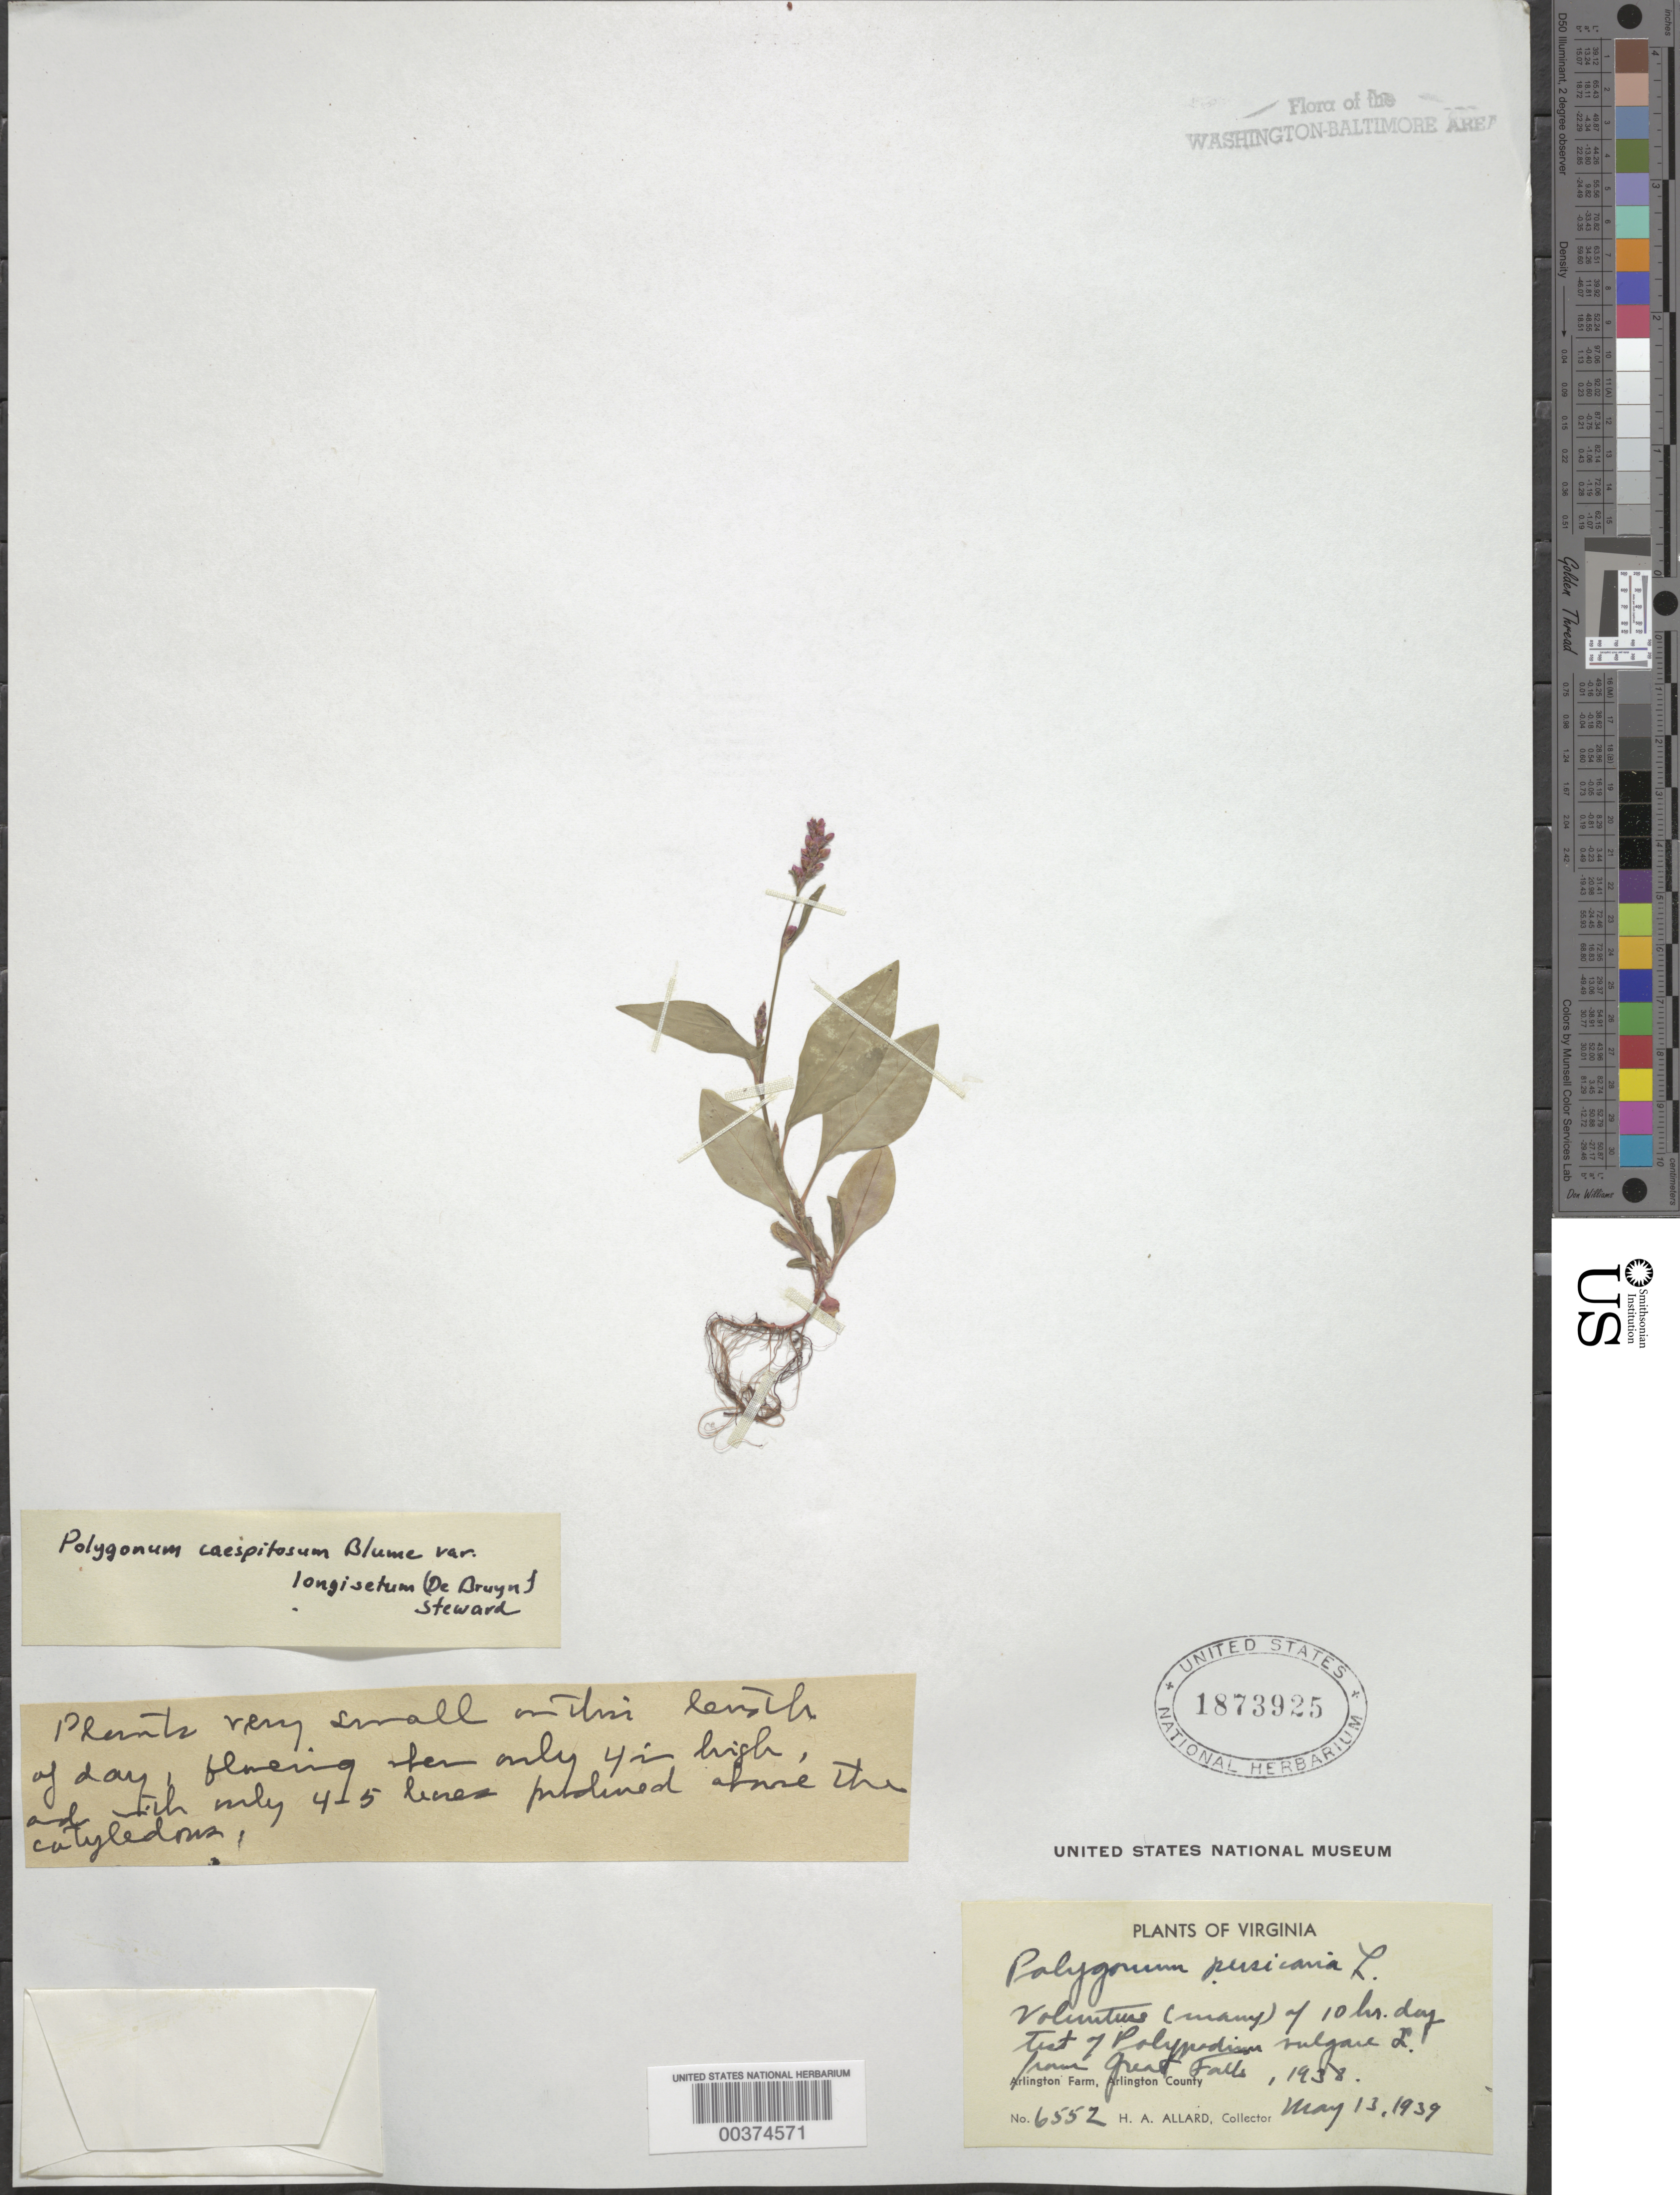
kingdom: Plantae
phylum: Tracheophyta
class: Magnoliopsida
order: Caryophyllales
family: Polygonaceae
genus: Persicaria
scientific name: Persicaria longiseta (Bruijn) Kitag.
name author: (Bruijn &) Kitag.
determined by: Atha, D. E.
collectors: H. A. Allard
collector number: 6552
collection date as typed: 13 May 1939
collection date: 1939-05-13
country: United States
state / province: Virginia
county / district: Arlington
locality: Arlington Farm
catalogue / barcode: US 1873925